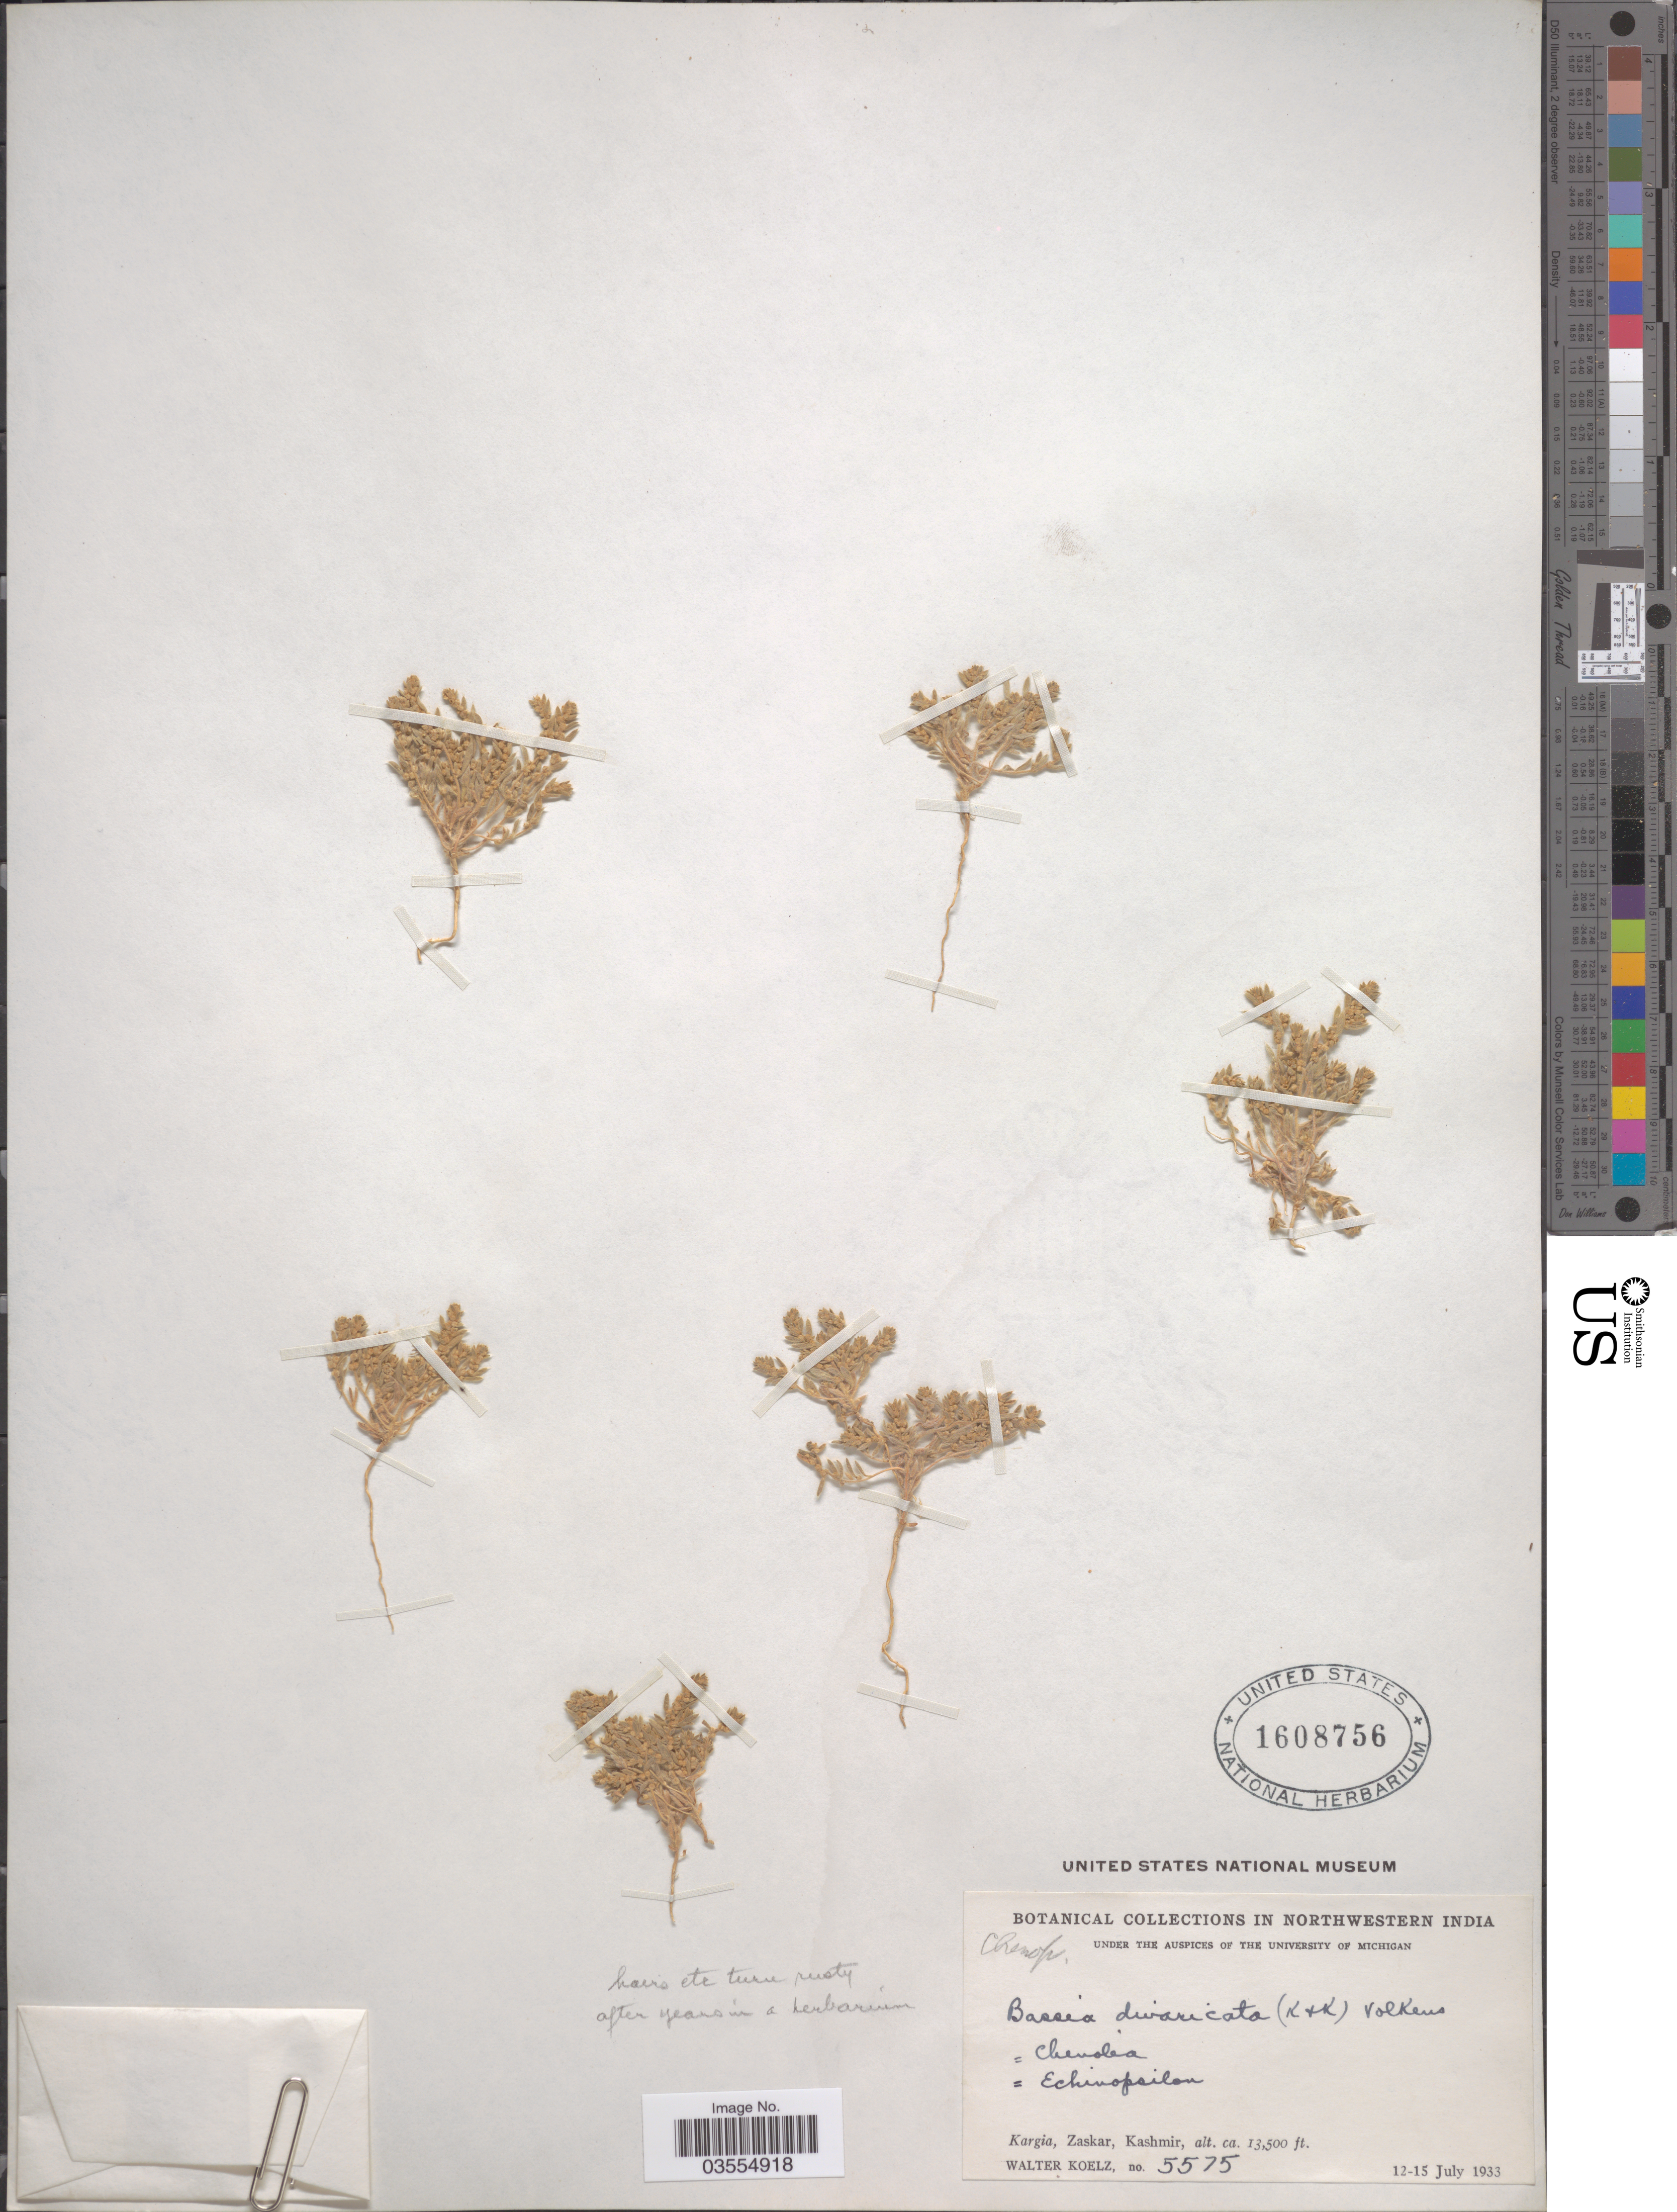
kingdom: Plantae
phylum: Tracheophyta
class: Magnoliopsida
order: Caryophyllales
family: Amaranthaceae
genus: Grubovia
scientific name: Grubovia dasyphylla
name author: (Fisch. & C.A. Mey.) Freitag & G. Kadereit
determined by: Strong, Mark T., (BOT), Smithsonian Institution - National Museum of Natural History (UNITED STATES)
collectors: W. N. Koelz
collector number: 5575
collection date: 1933-07-12/1933-07-15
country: India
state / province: Jammu and Kashmir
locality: Northwestern India. Kargia, Zaskar, Kashmir.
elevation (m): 4115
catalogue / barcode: US 1608756